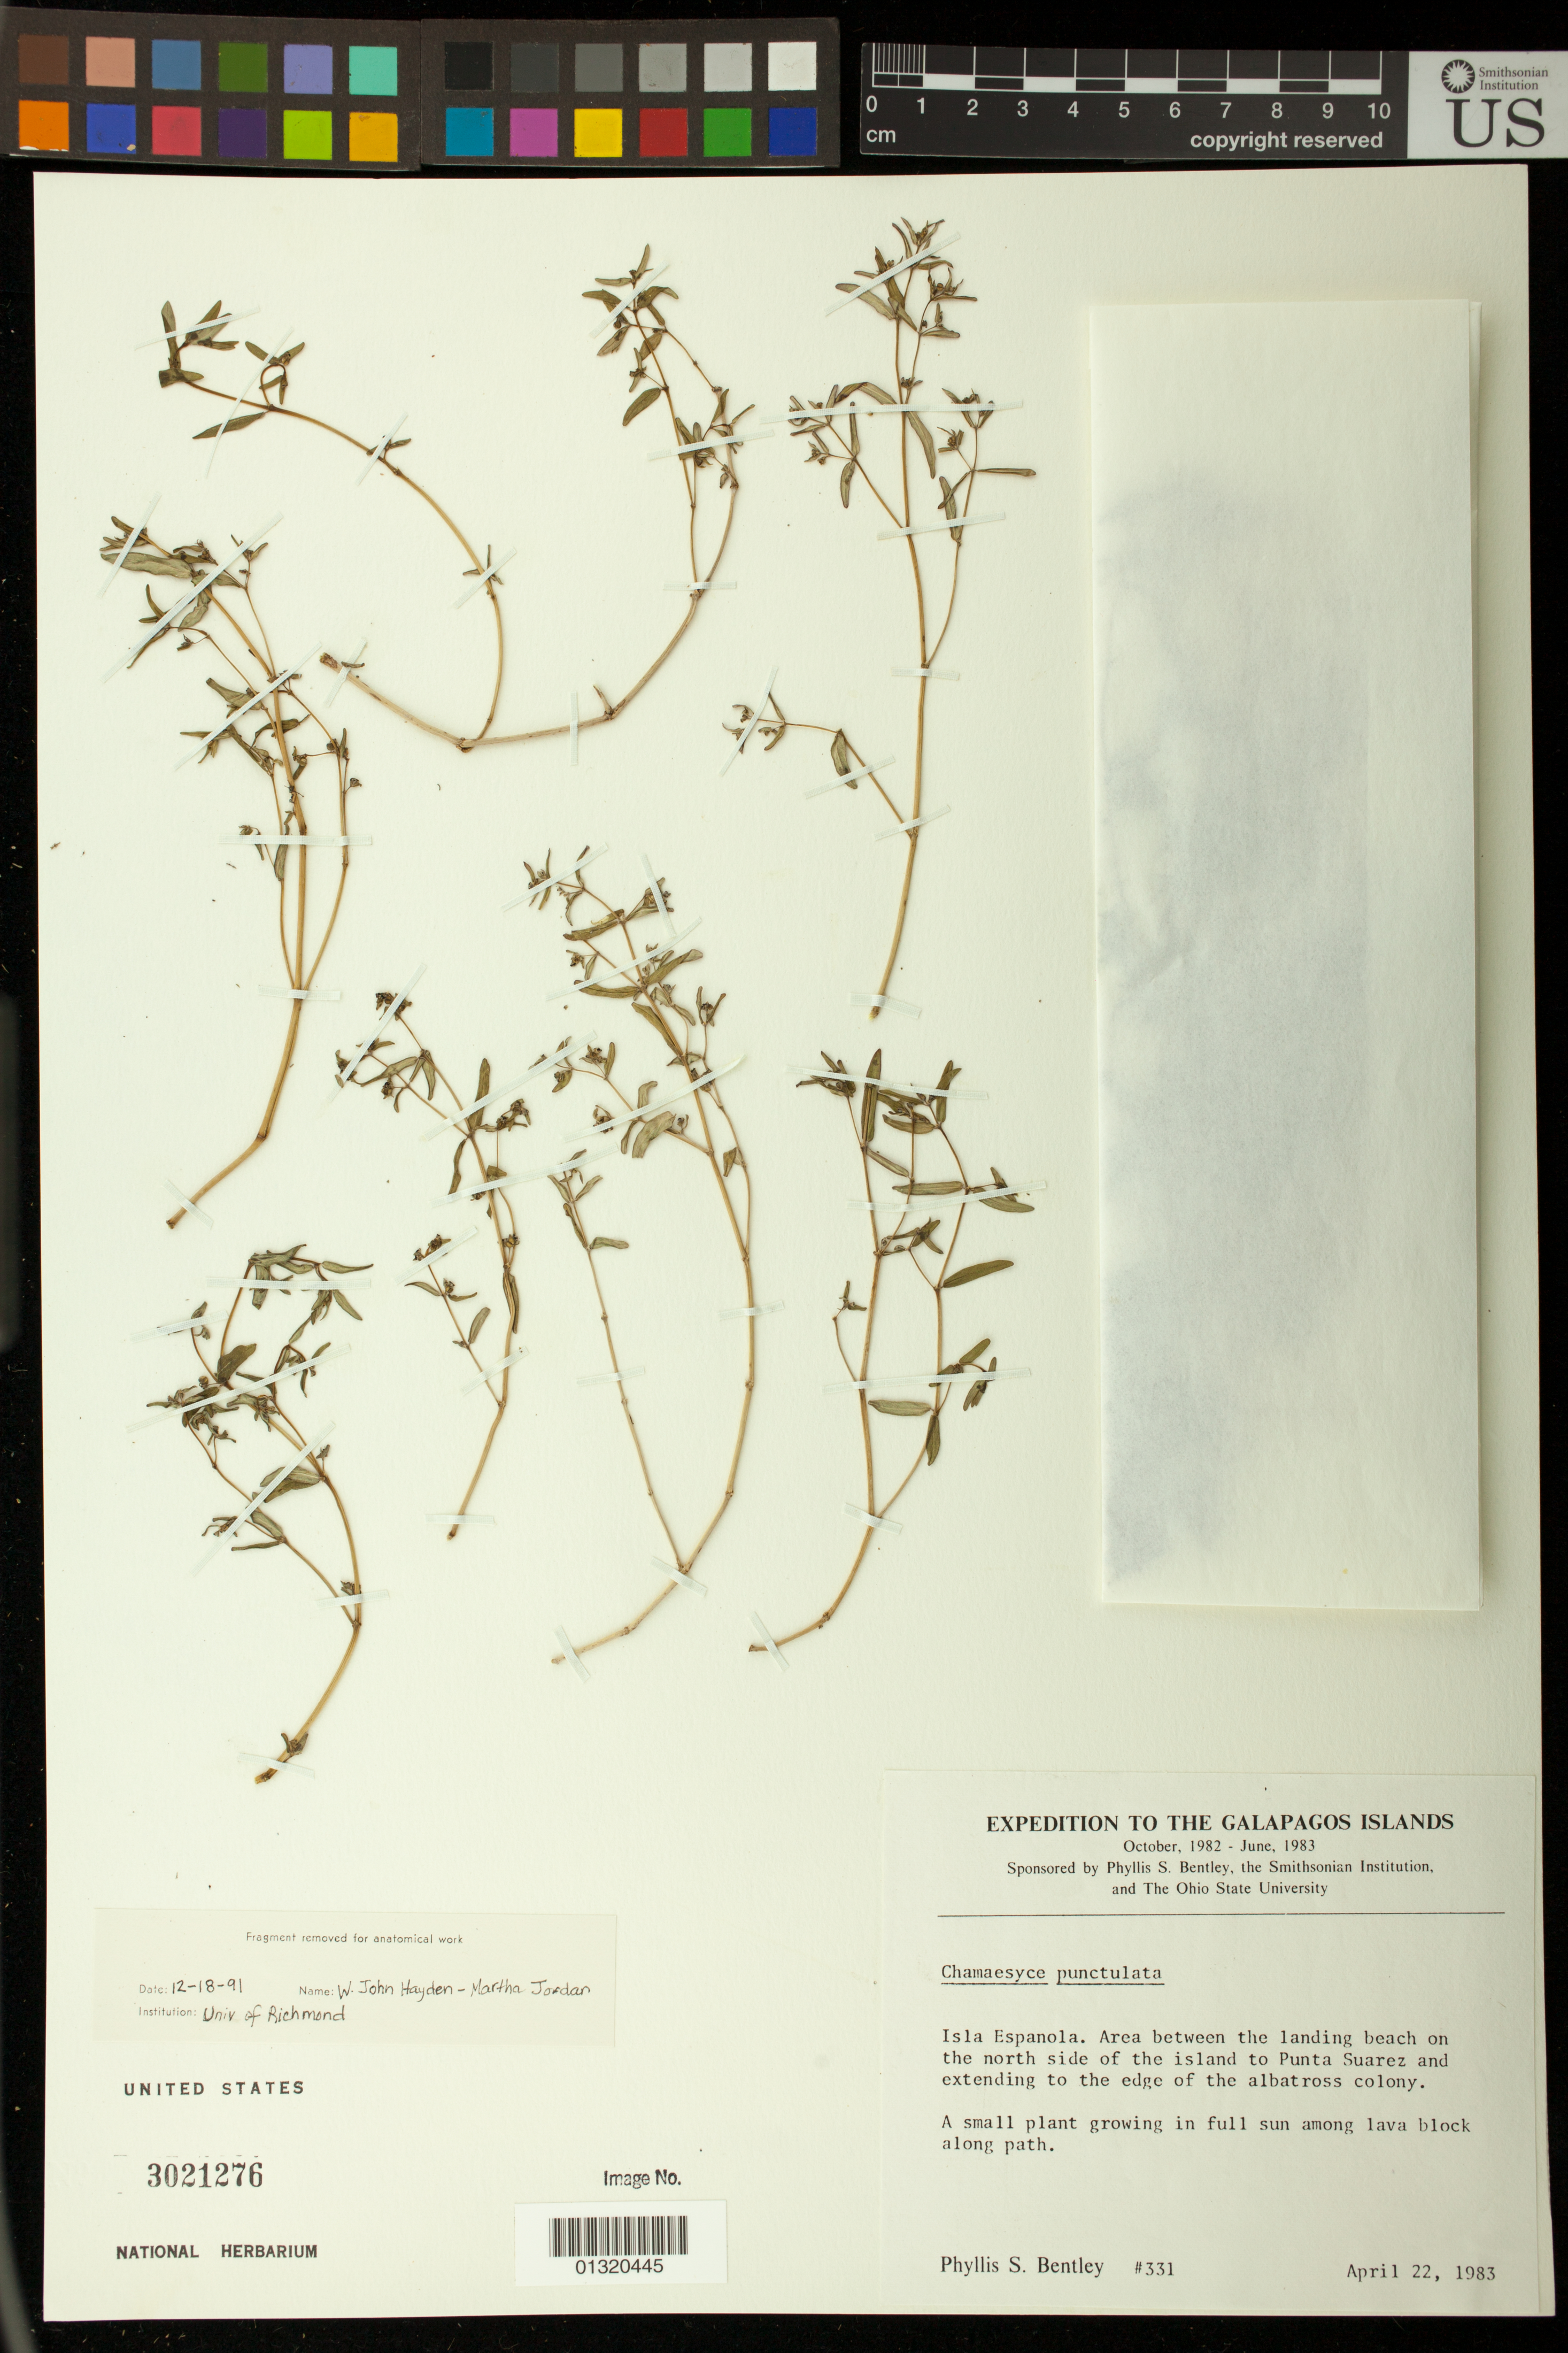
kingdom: Plantae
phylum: Tracheophyta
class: Magnoliopsida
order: Malpighiales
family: Euphorbiaceae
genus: Euphorbia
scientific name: Euphorbia punctulata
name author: Andersson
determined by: Strong, Mark T., (BOT), Smithsonian Institution - National Museum of Natural History (UNITED STATES)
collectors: P. S. Bentley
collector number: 331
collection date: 1983-04-22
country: Ecuador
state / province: Colón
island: Española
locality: Isla Espanola [Hood Island]. Area between the landing beach on the north side of the island to Punta Suarez and extending to the edge of the albatross colony.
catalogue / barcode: US 3021276